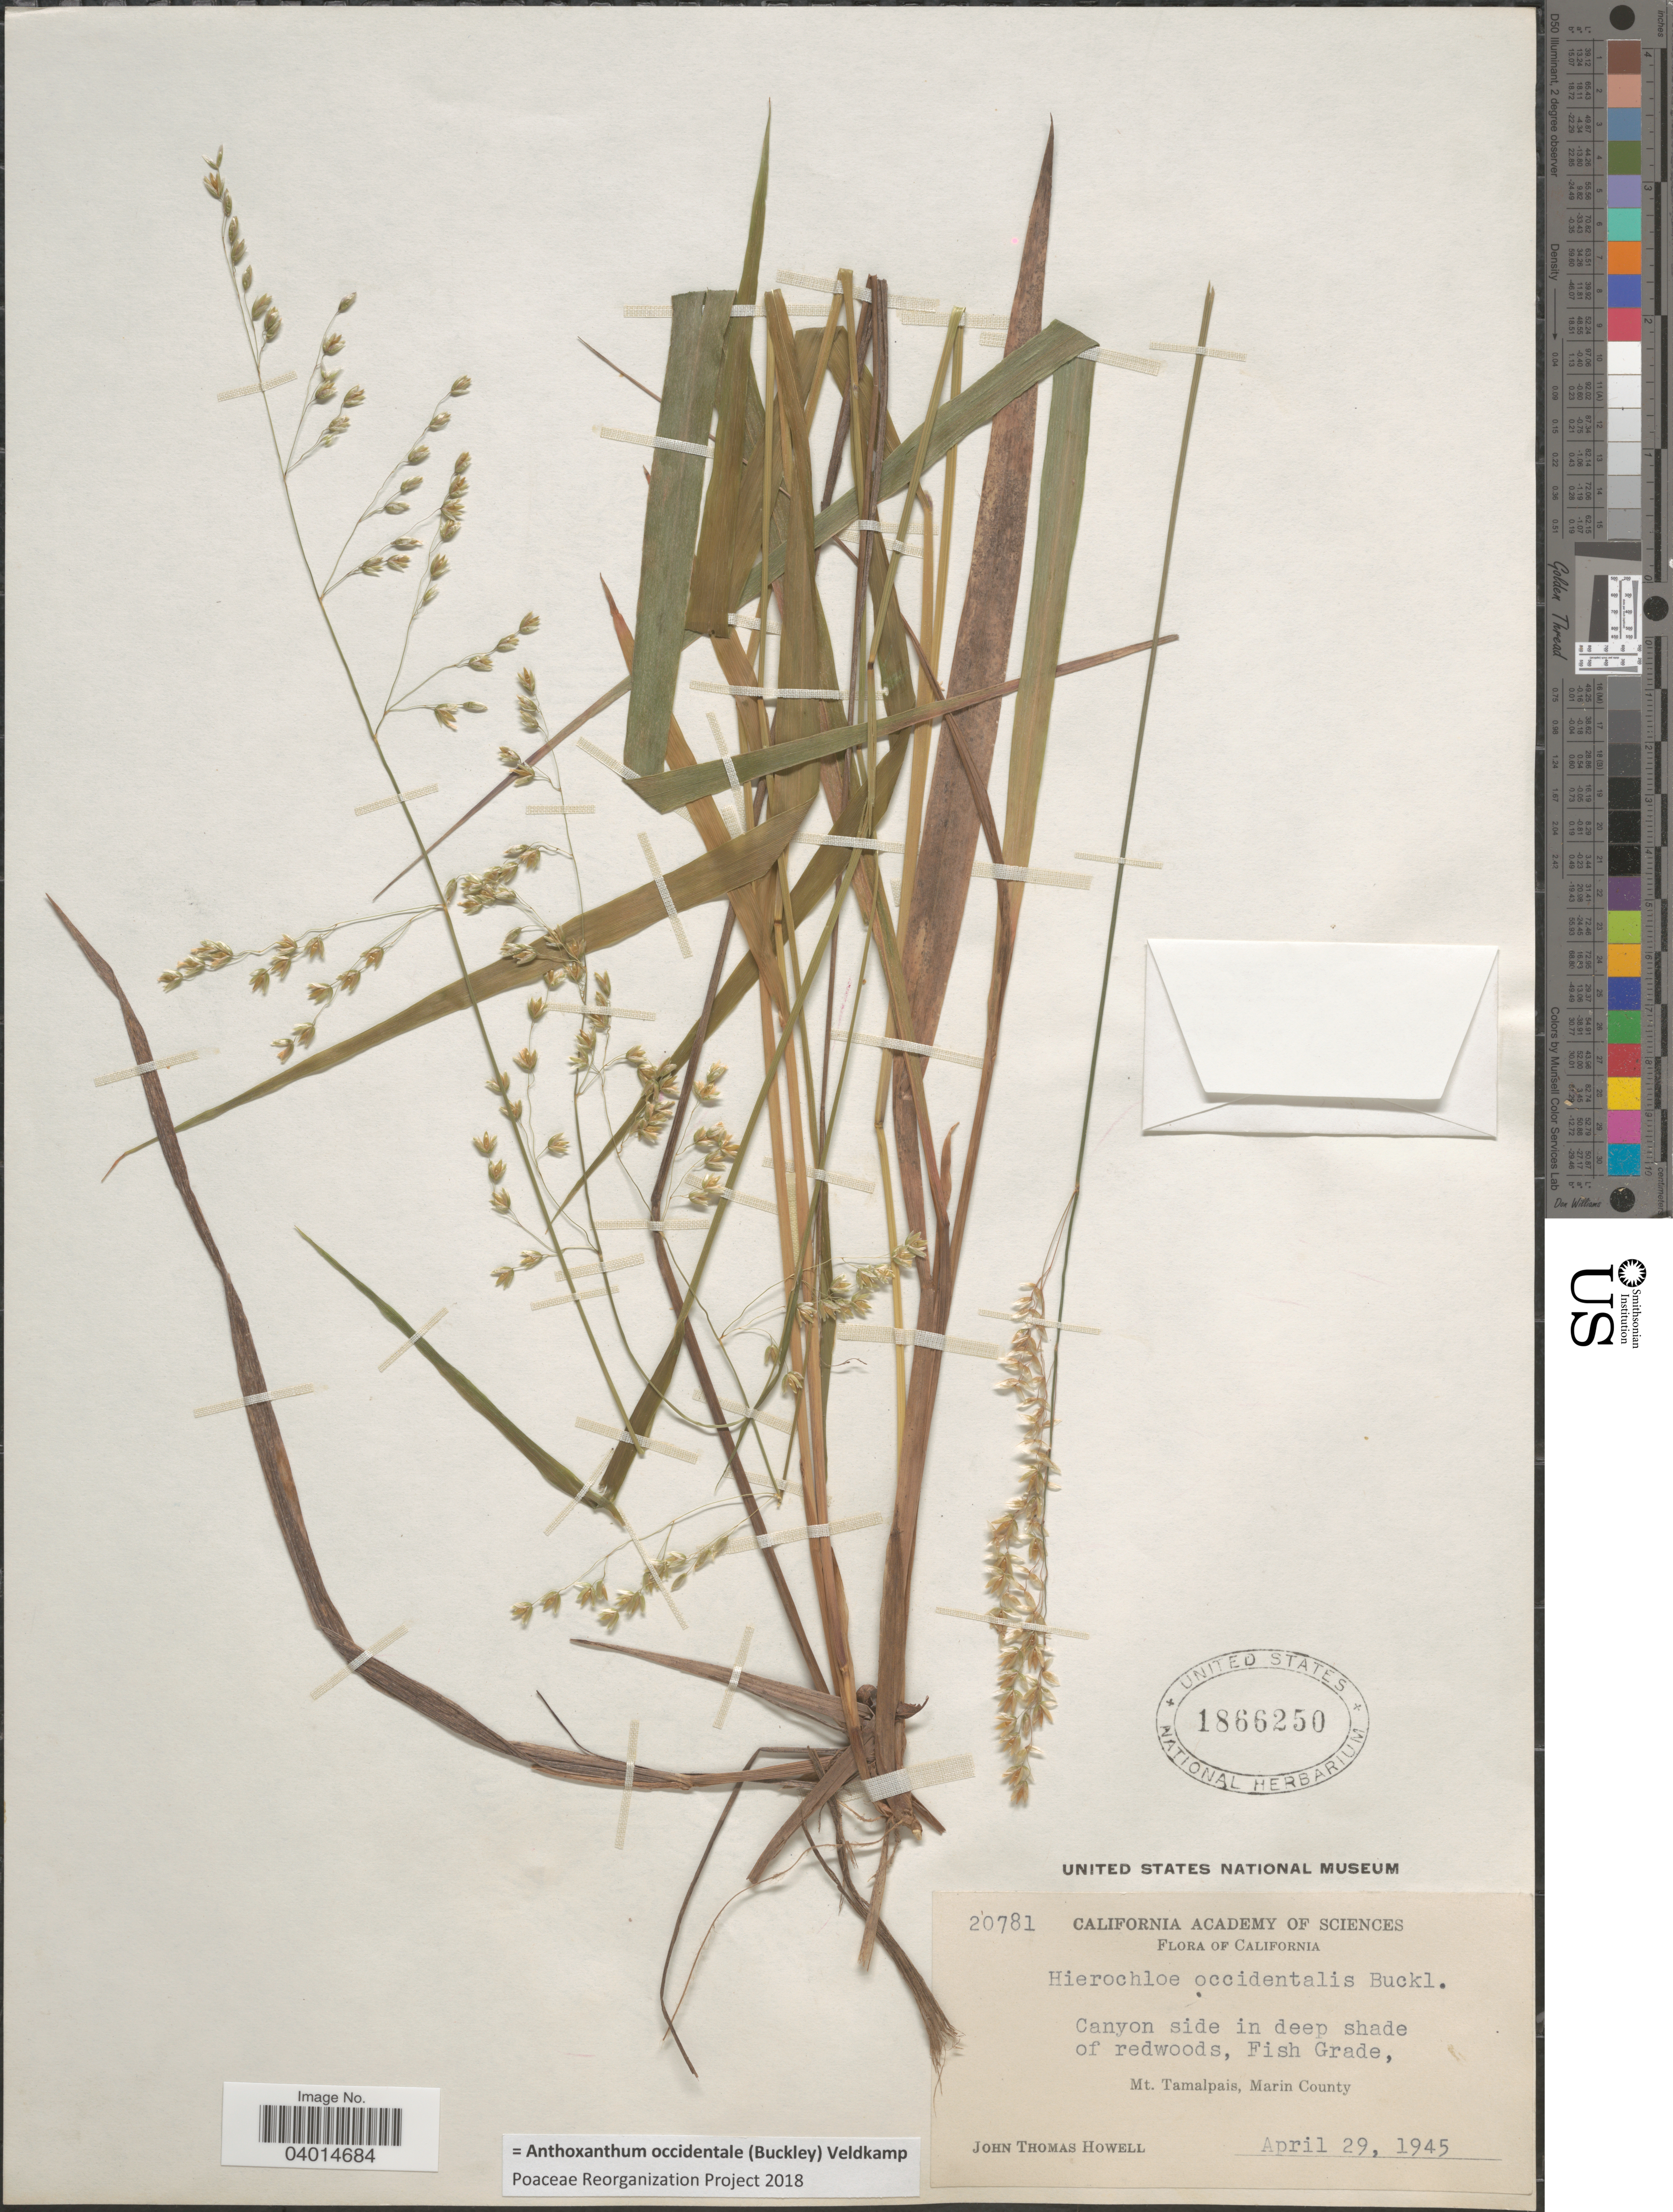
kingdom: Plantae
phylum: Tracheophyta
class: Liliopsida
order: Poales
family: Poaceae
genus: Anthoxanthum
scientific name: Anthoxanthum occidentale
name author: (Buckley) Veldkamp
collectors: J. T. Howell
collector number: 20781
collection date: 1945-04-29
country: United States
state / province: California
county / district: Marin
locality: Canyon side in deep shade of redwoos, Fish Grade, Mt. Tamalpais, Marin County.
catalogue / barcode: US 1866250